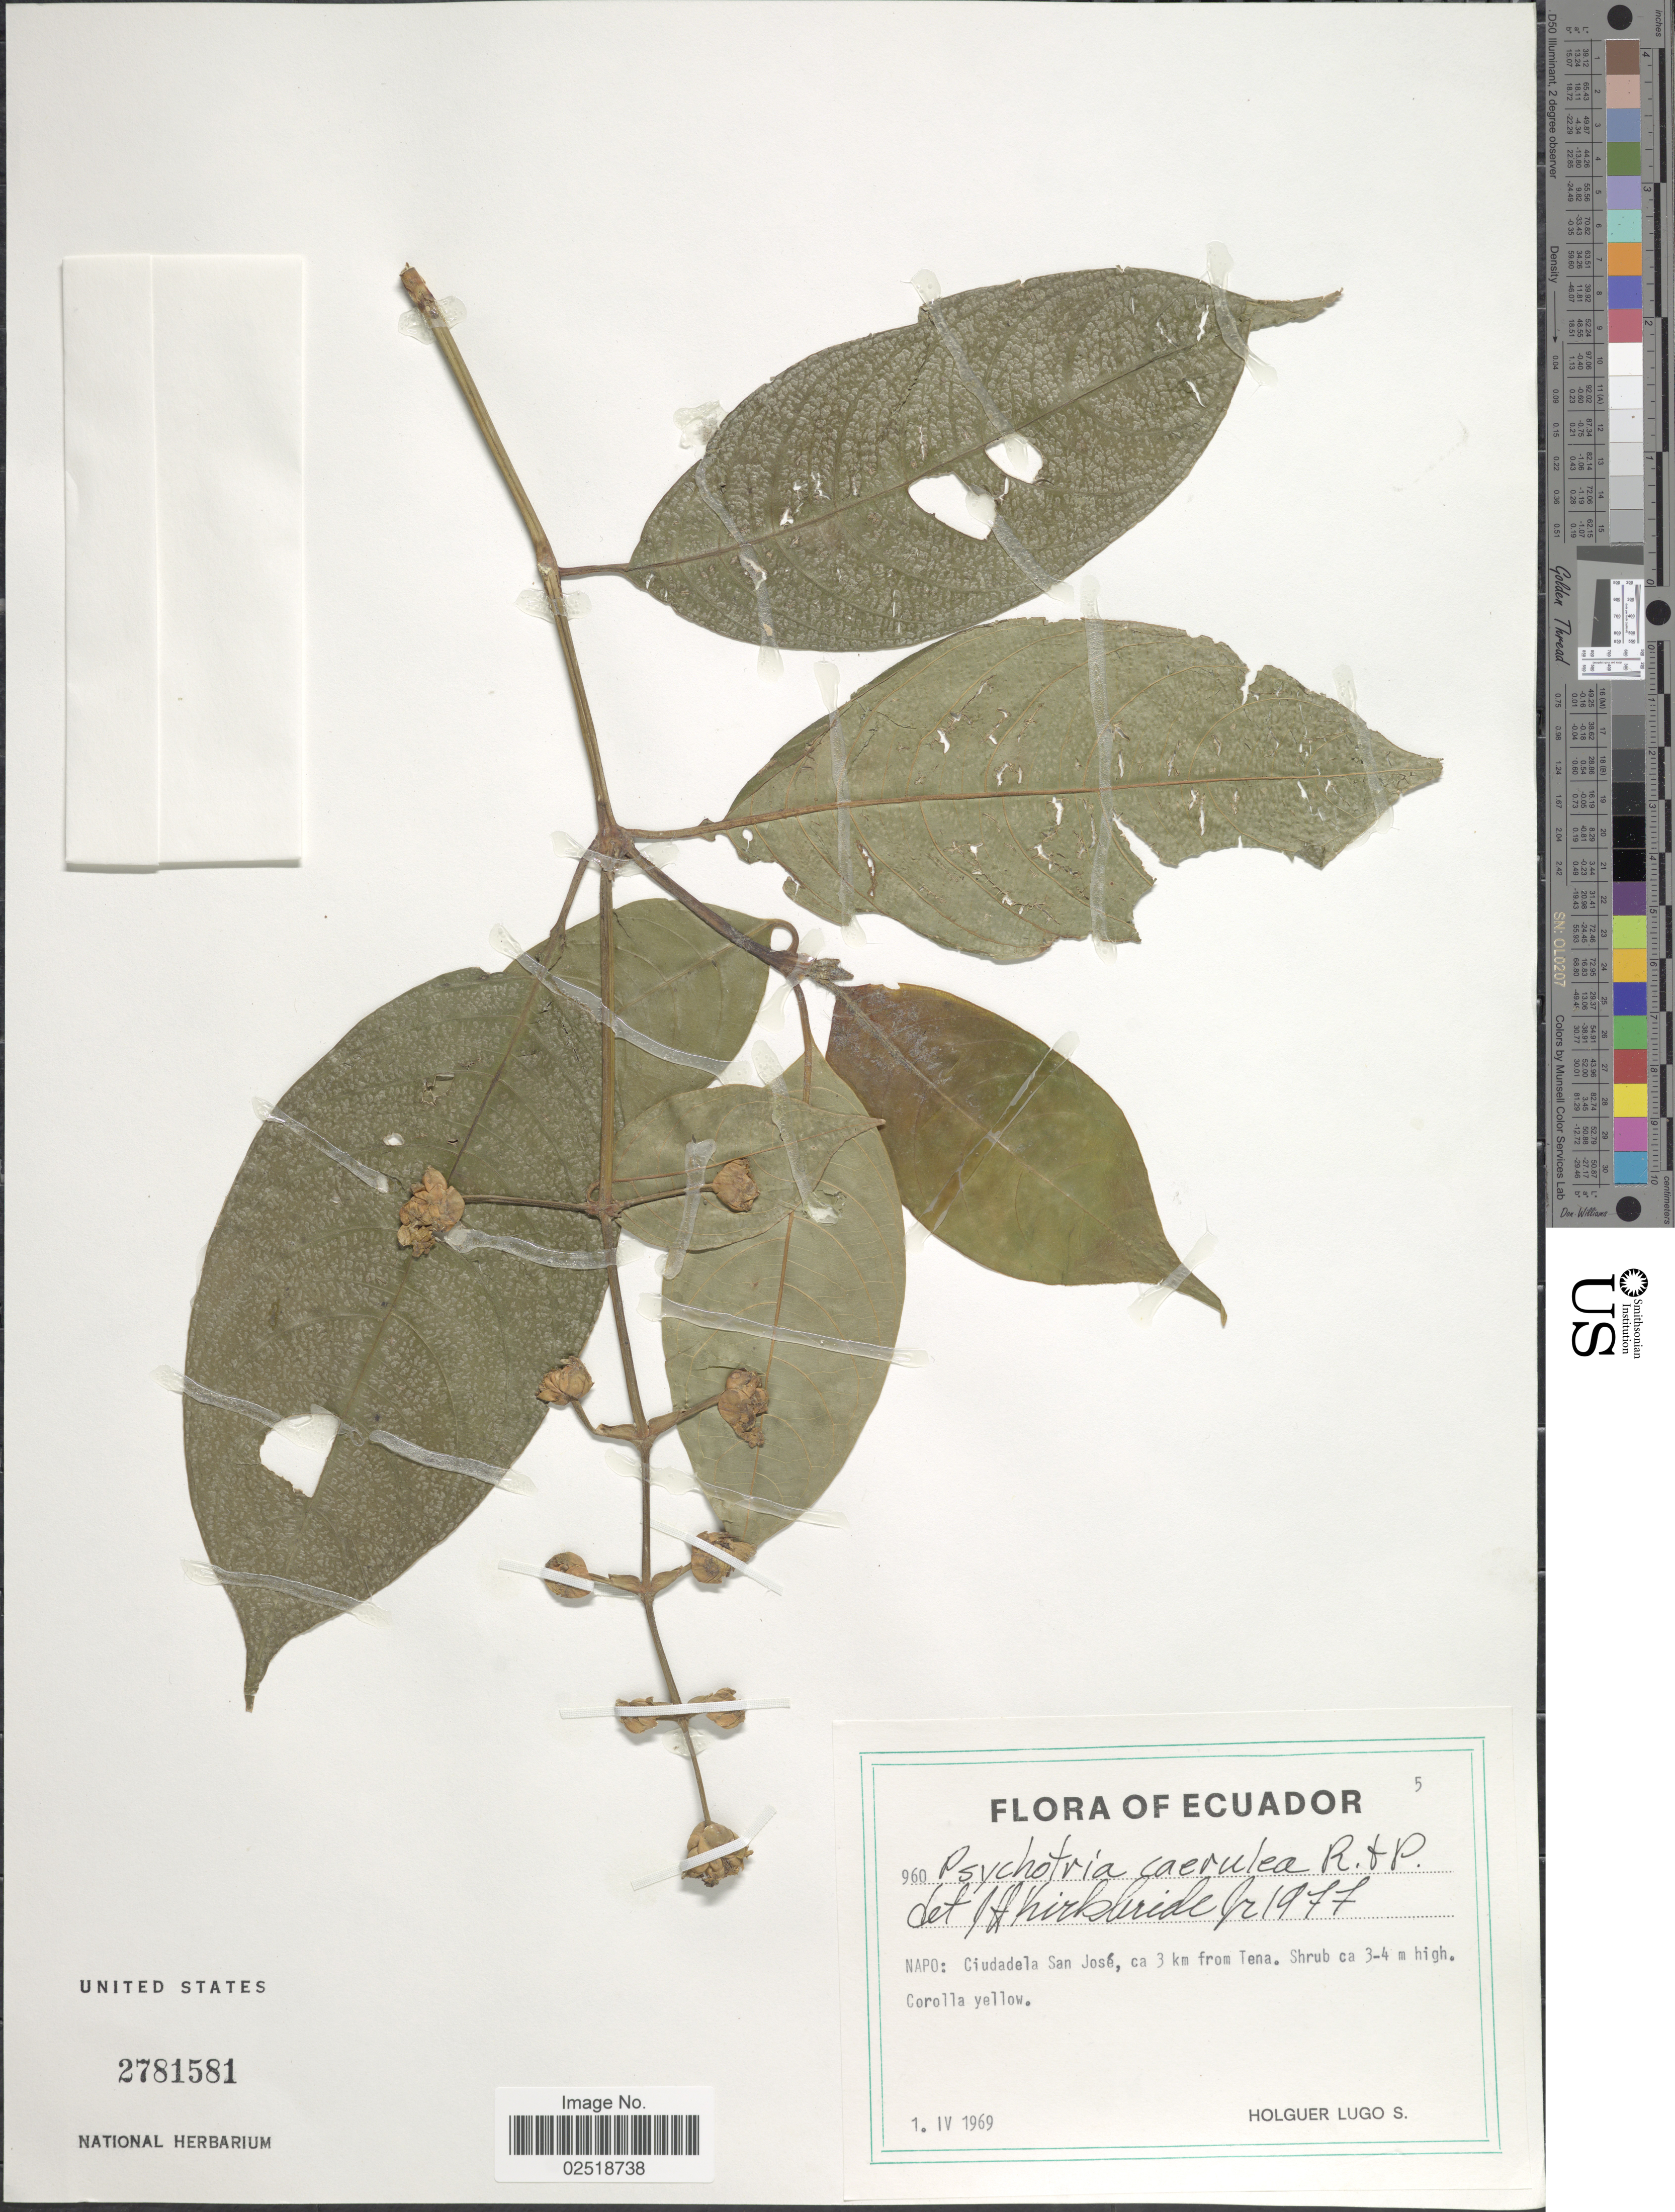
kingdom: Plantae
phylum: Tracheophyta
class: Magnoliopsida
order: Gentianales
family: Rubiaceae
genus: Psychotria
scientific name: Psychotria caerulea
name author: Ruiz & Pav.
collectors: H. Lugo S.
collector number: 960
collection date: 1969-04-01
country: Ecuador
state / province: Napo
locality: Ciudadela San José, ca. 3 km from Tena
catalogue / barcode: US 2781581